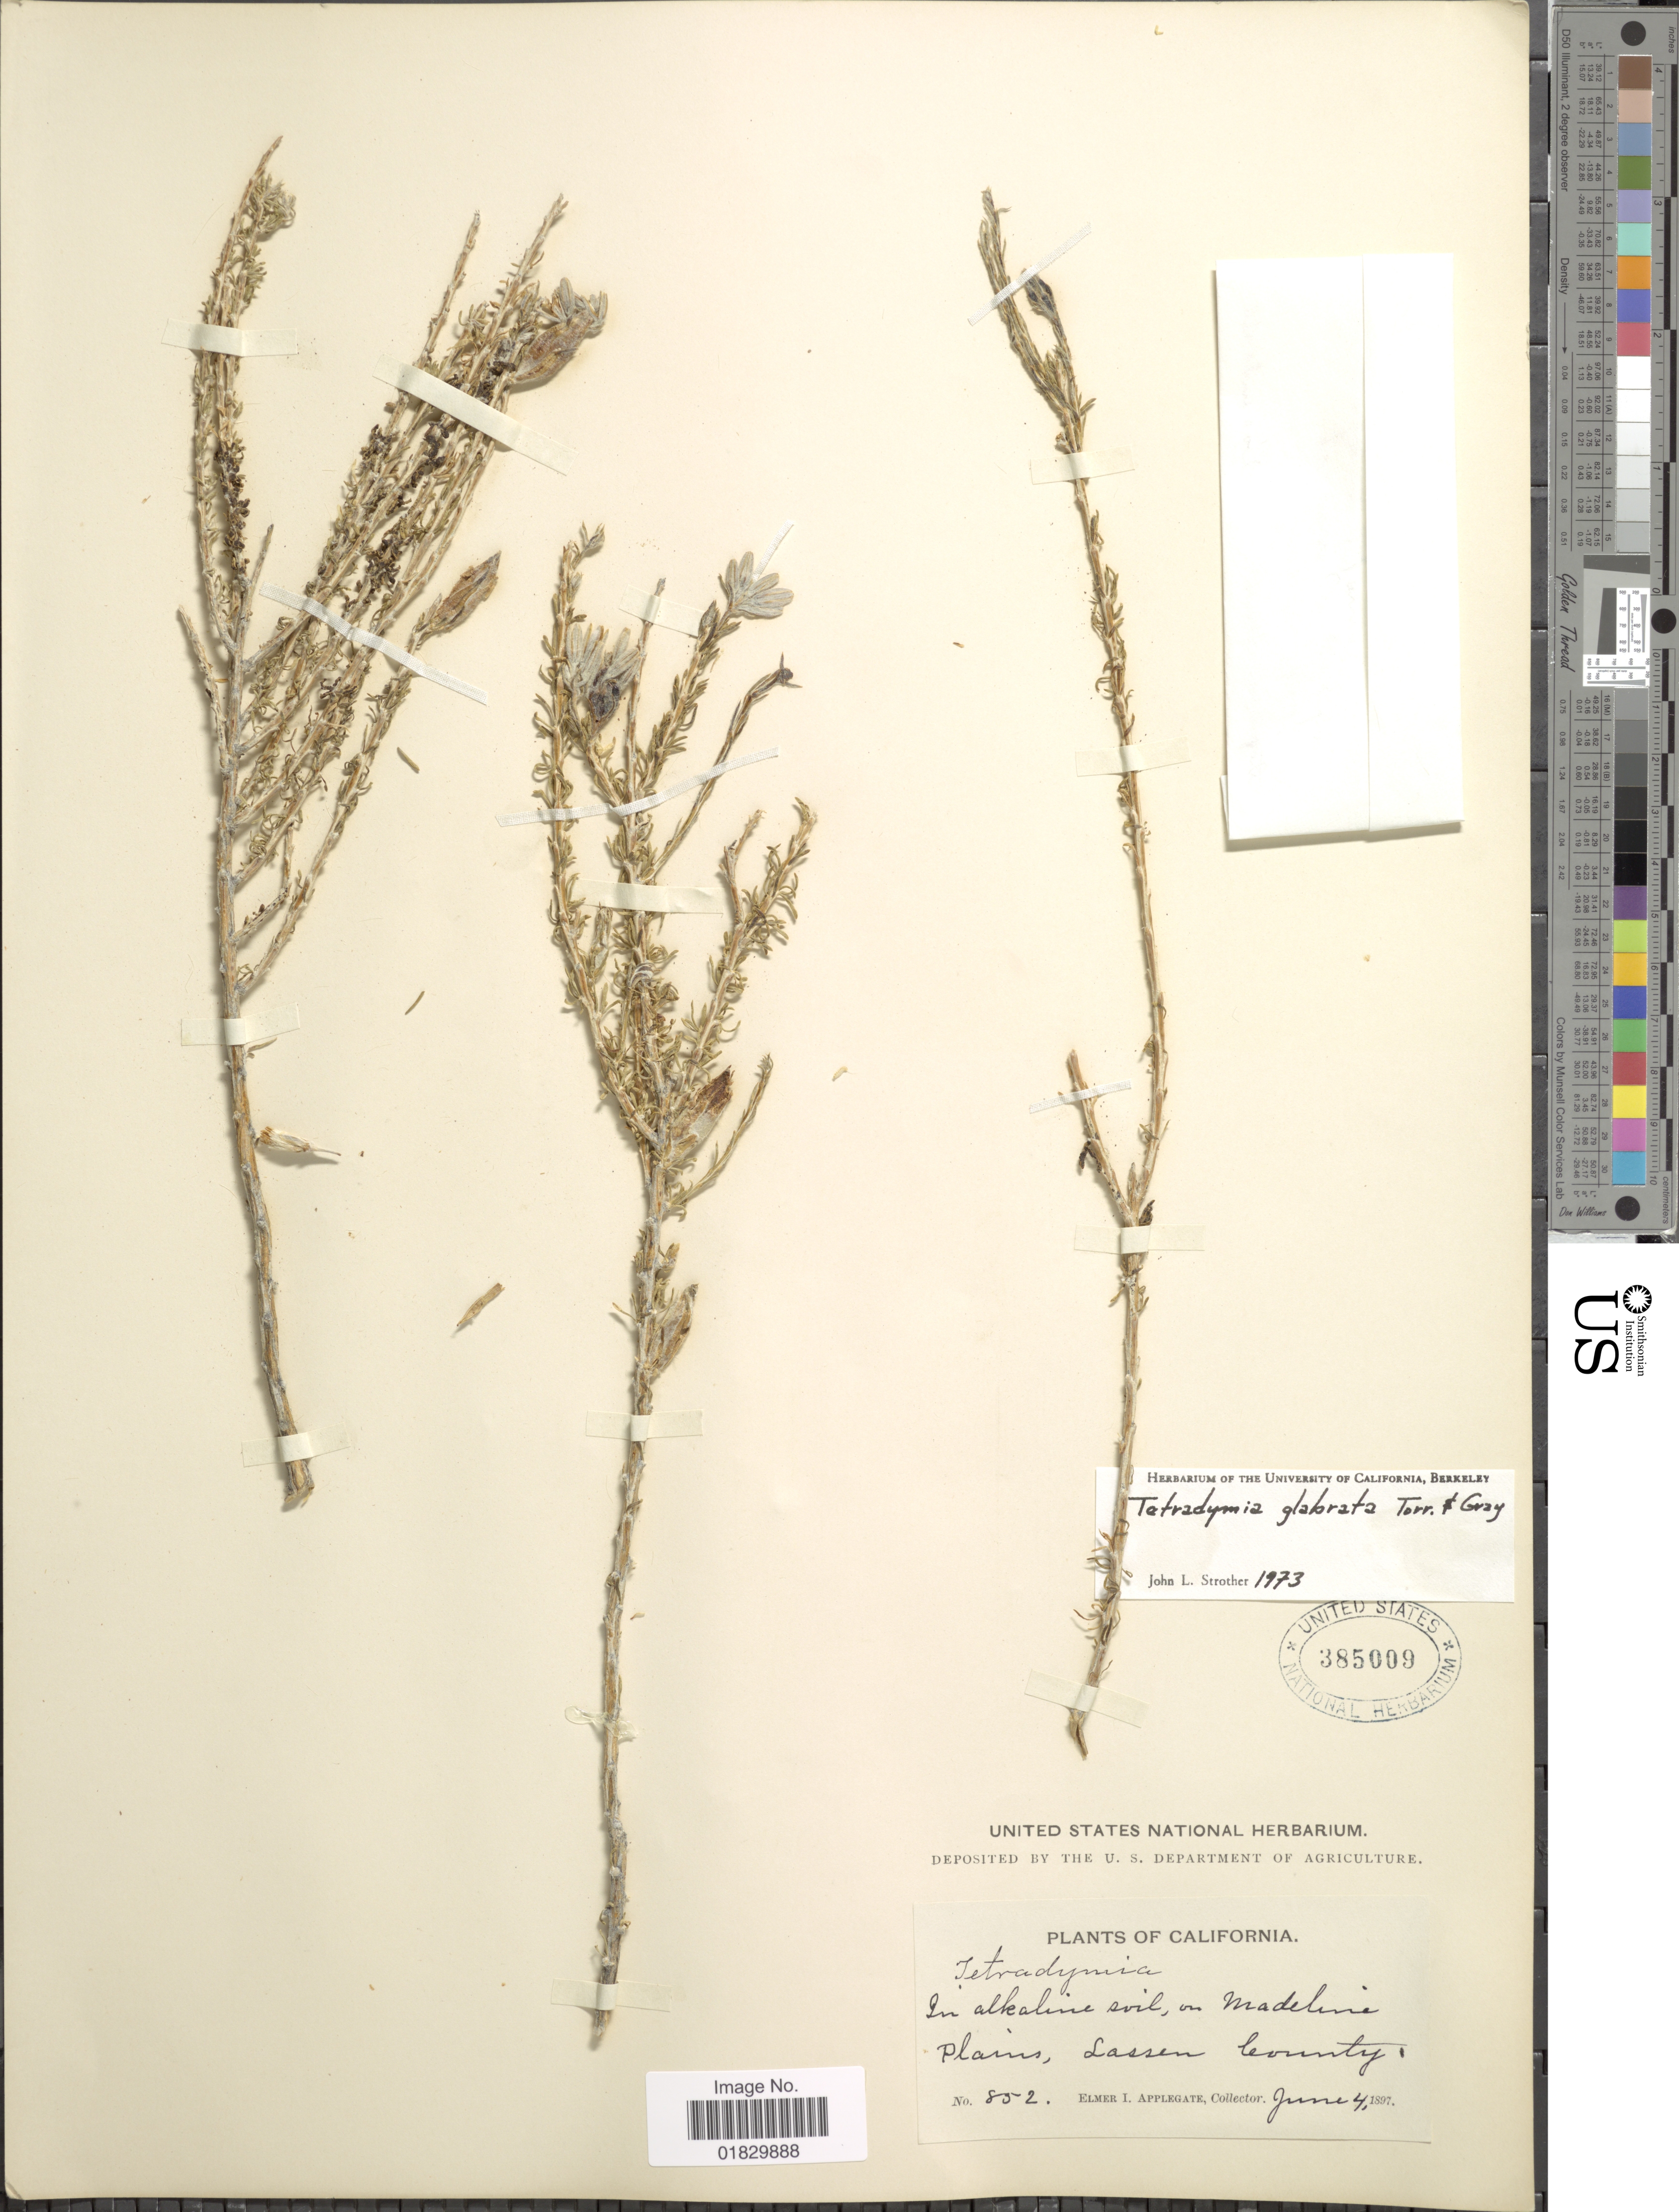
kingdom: Plantae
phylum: Tracheophyta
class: Magnoliopsida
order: Asterales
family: Asteraceae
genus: Tetradymia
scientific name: Tetradymia glabrata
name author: Torr. & A. Gray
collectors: E. I. Applegate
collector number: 852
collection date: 1897-06-04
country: United States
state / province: California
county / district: Lassen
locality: On Madeline Plains, Lassen County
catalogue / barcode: US 385009